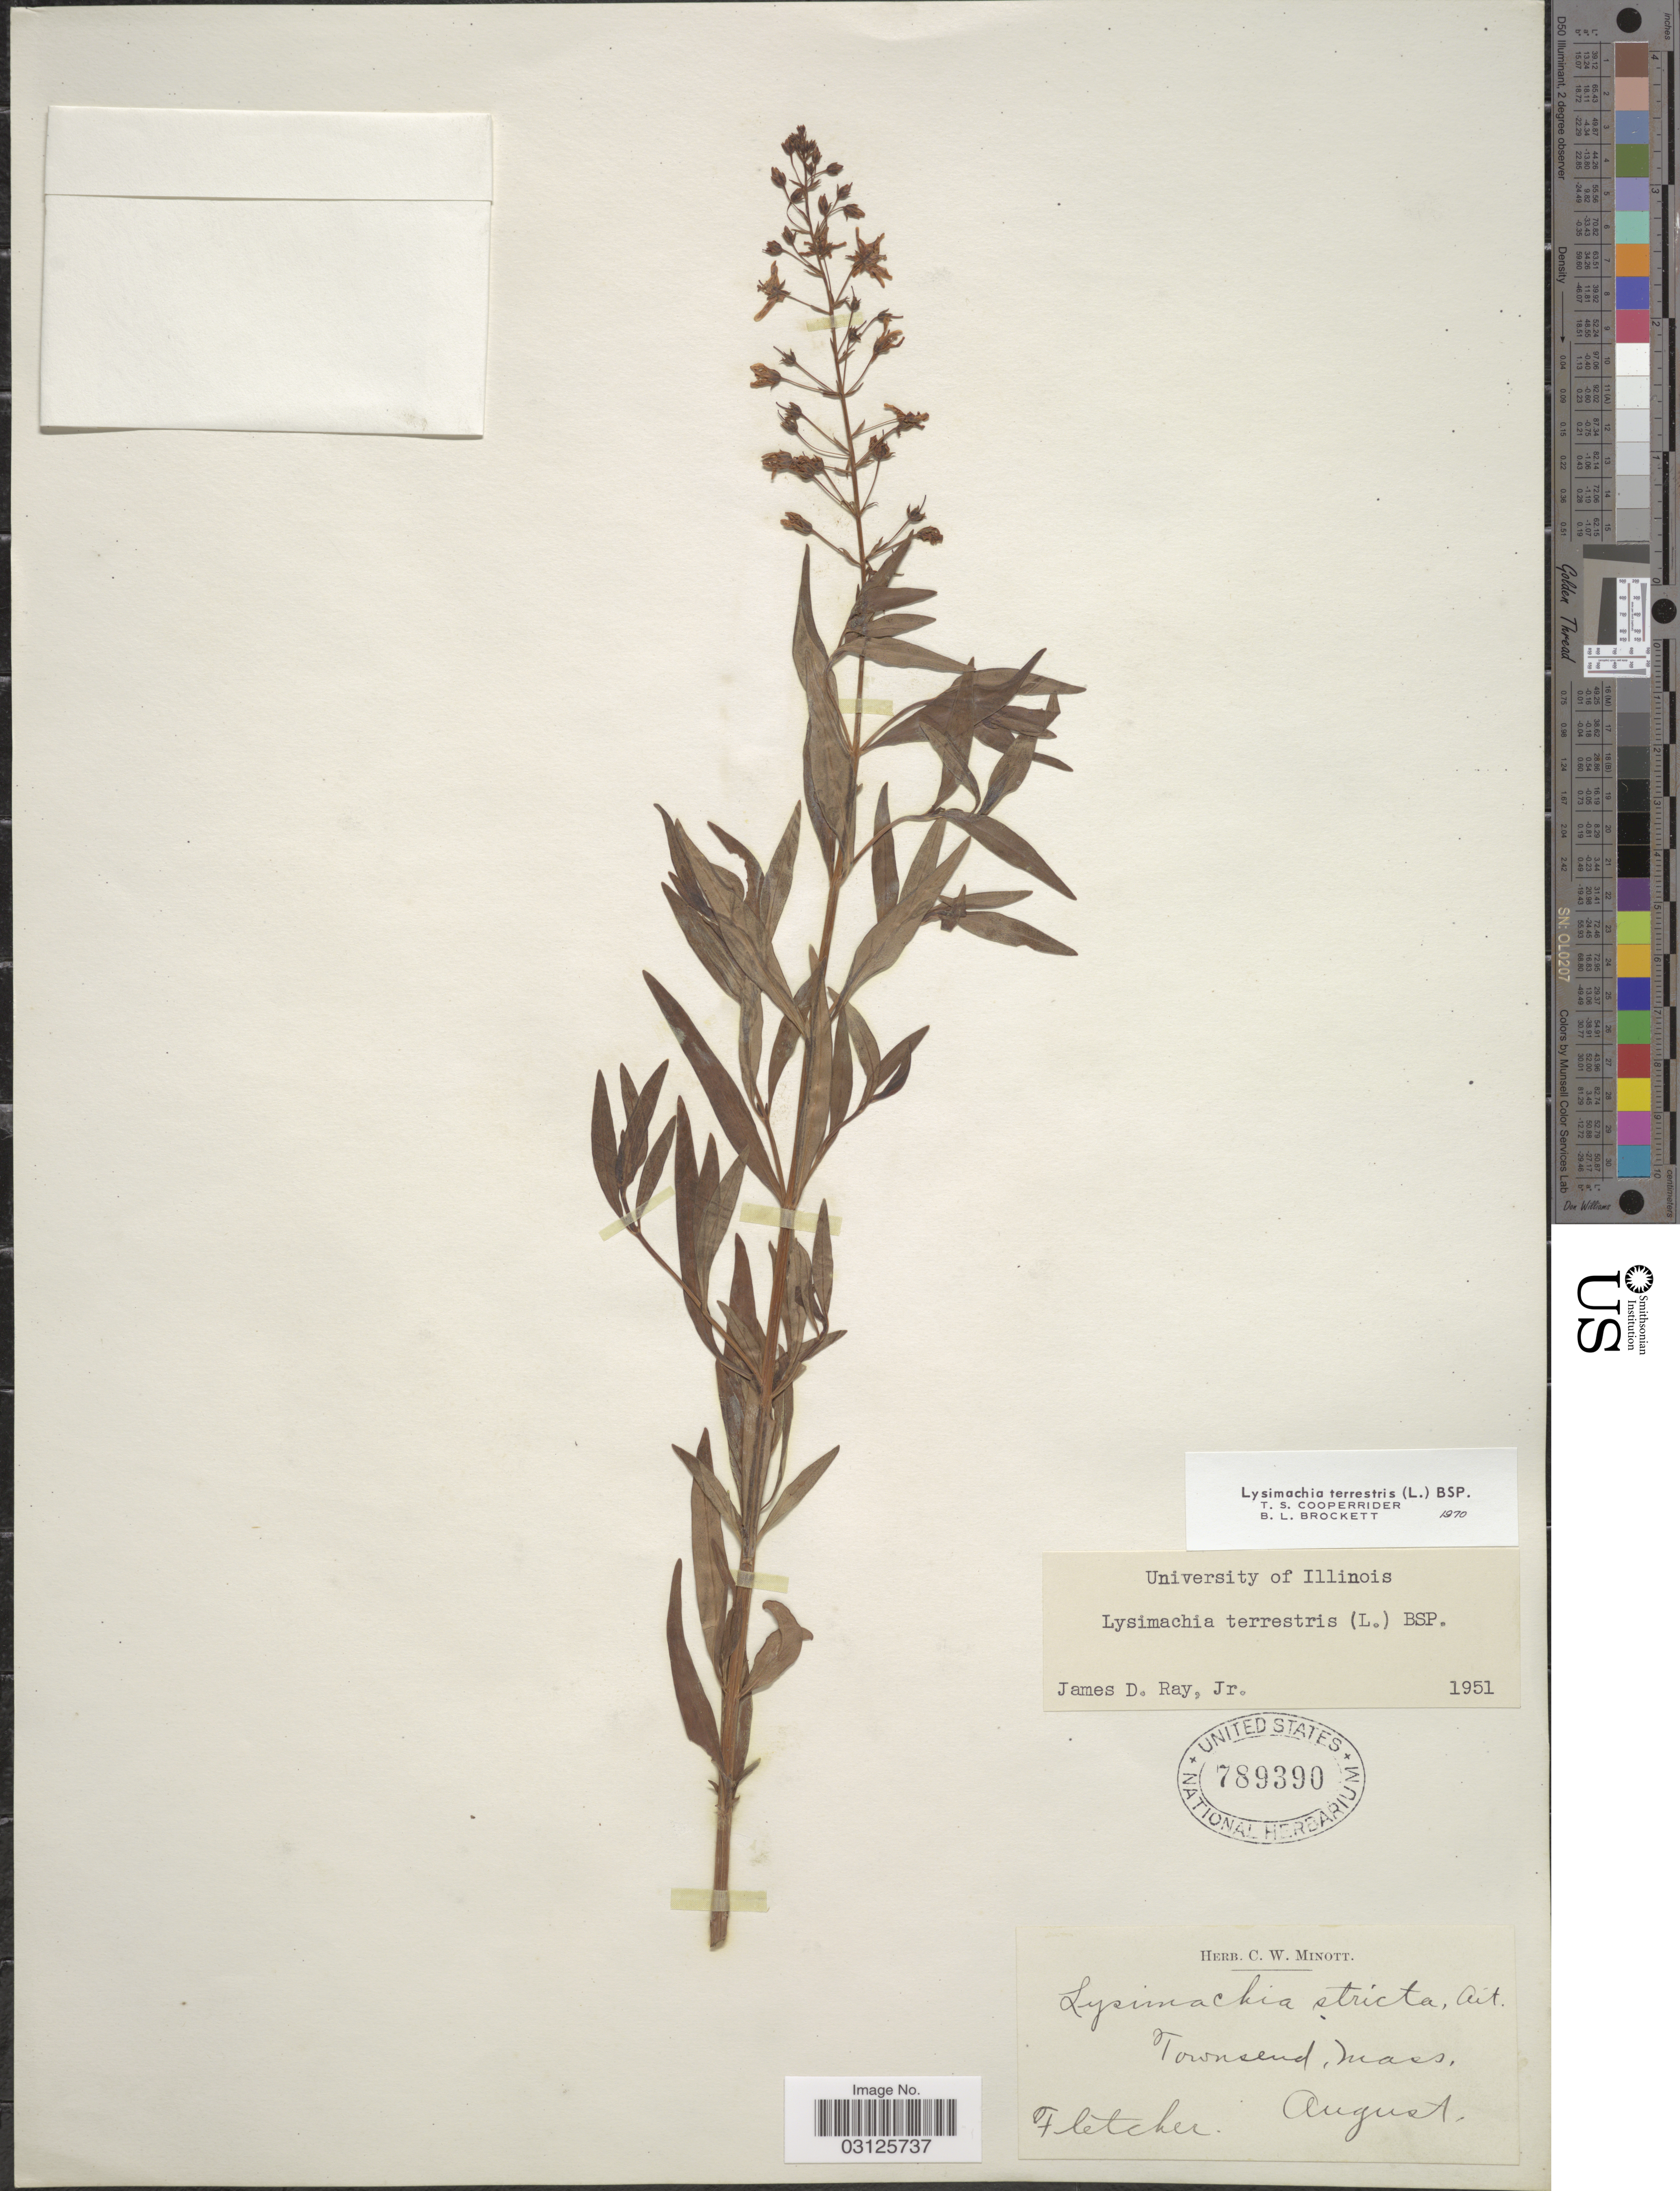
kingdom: Plantae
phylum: Tracheophyta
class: Magnoliopsida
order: Ericales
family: Primulaceae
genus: Lysimachia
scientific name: Lysimachia terrestris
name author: (L.) Britton, Stearns & Poggenb.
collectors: -. Fletcher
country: United States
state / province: Massachusetts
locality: Townsend.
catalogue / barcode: US 789390